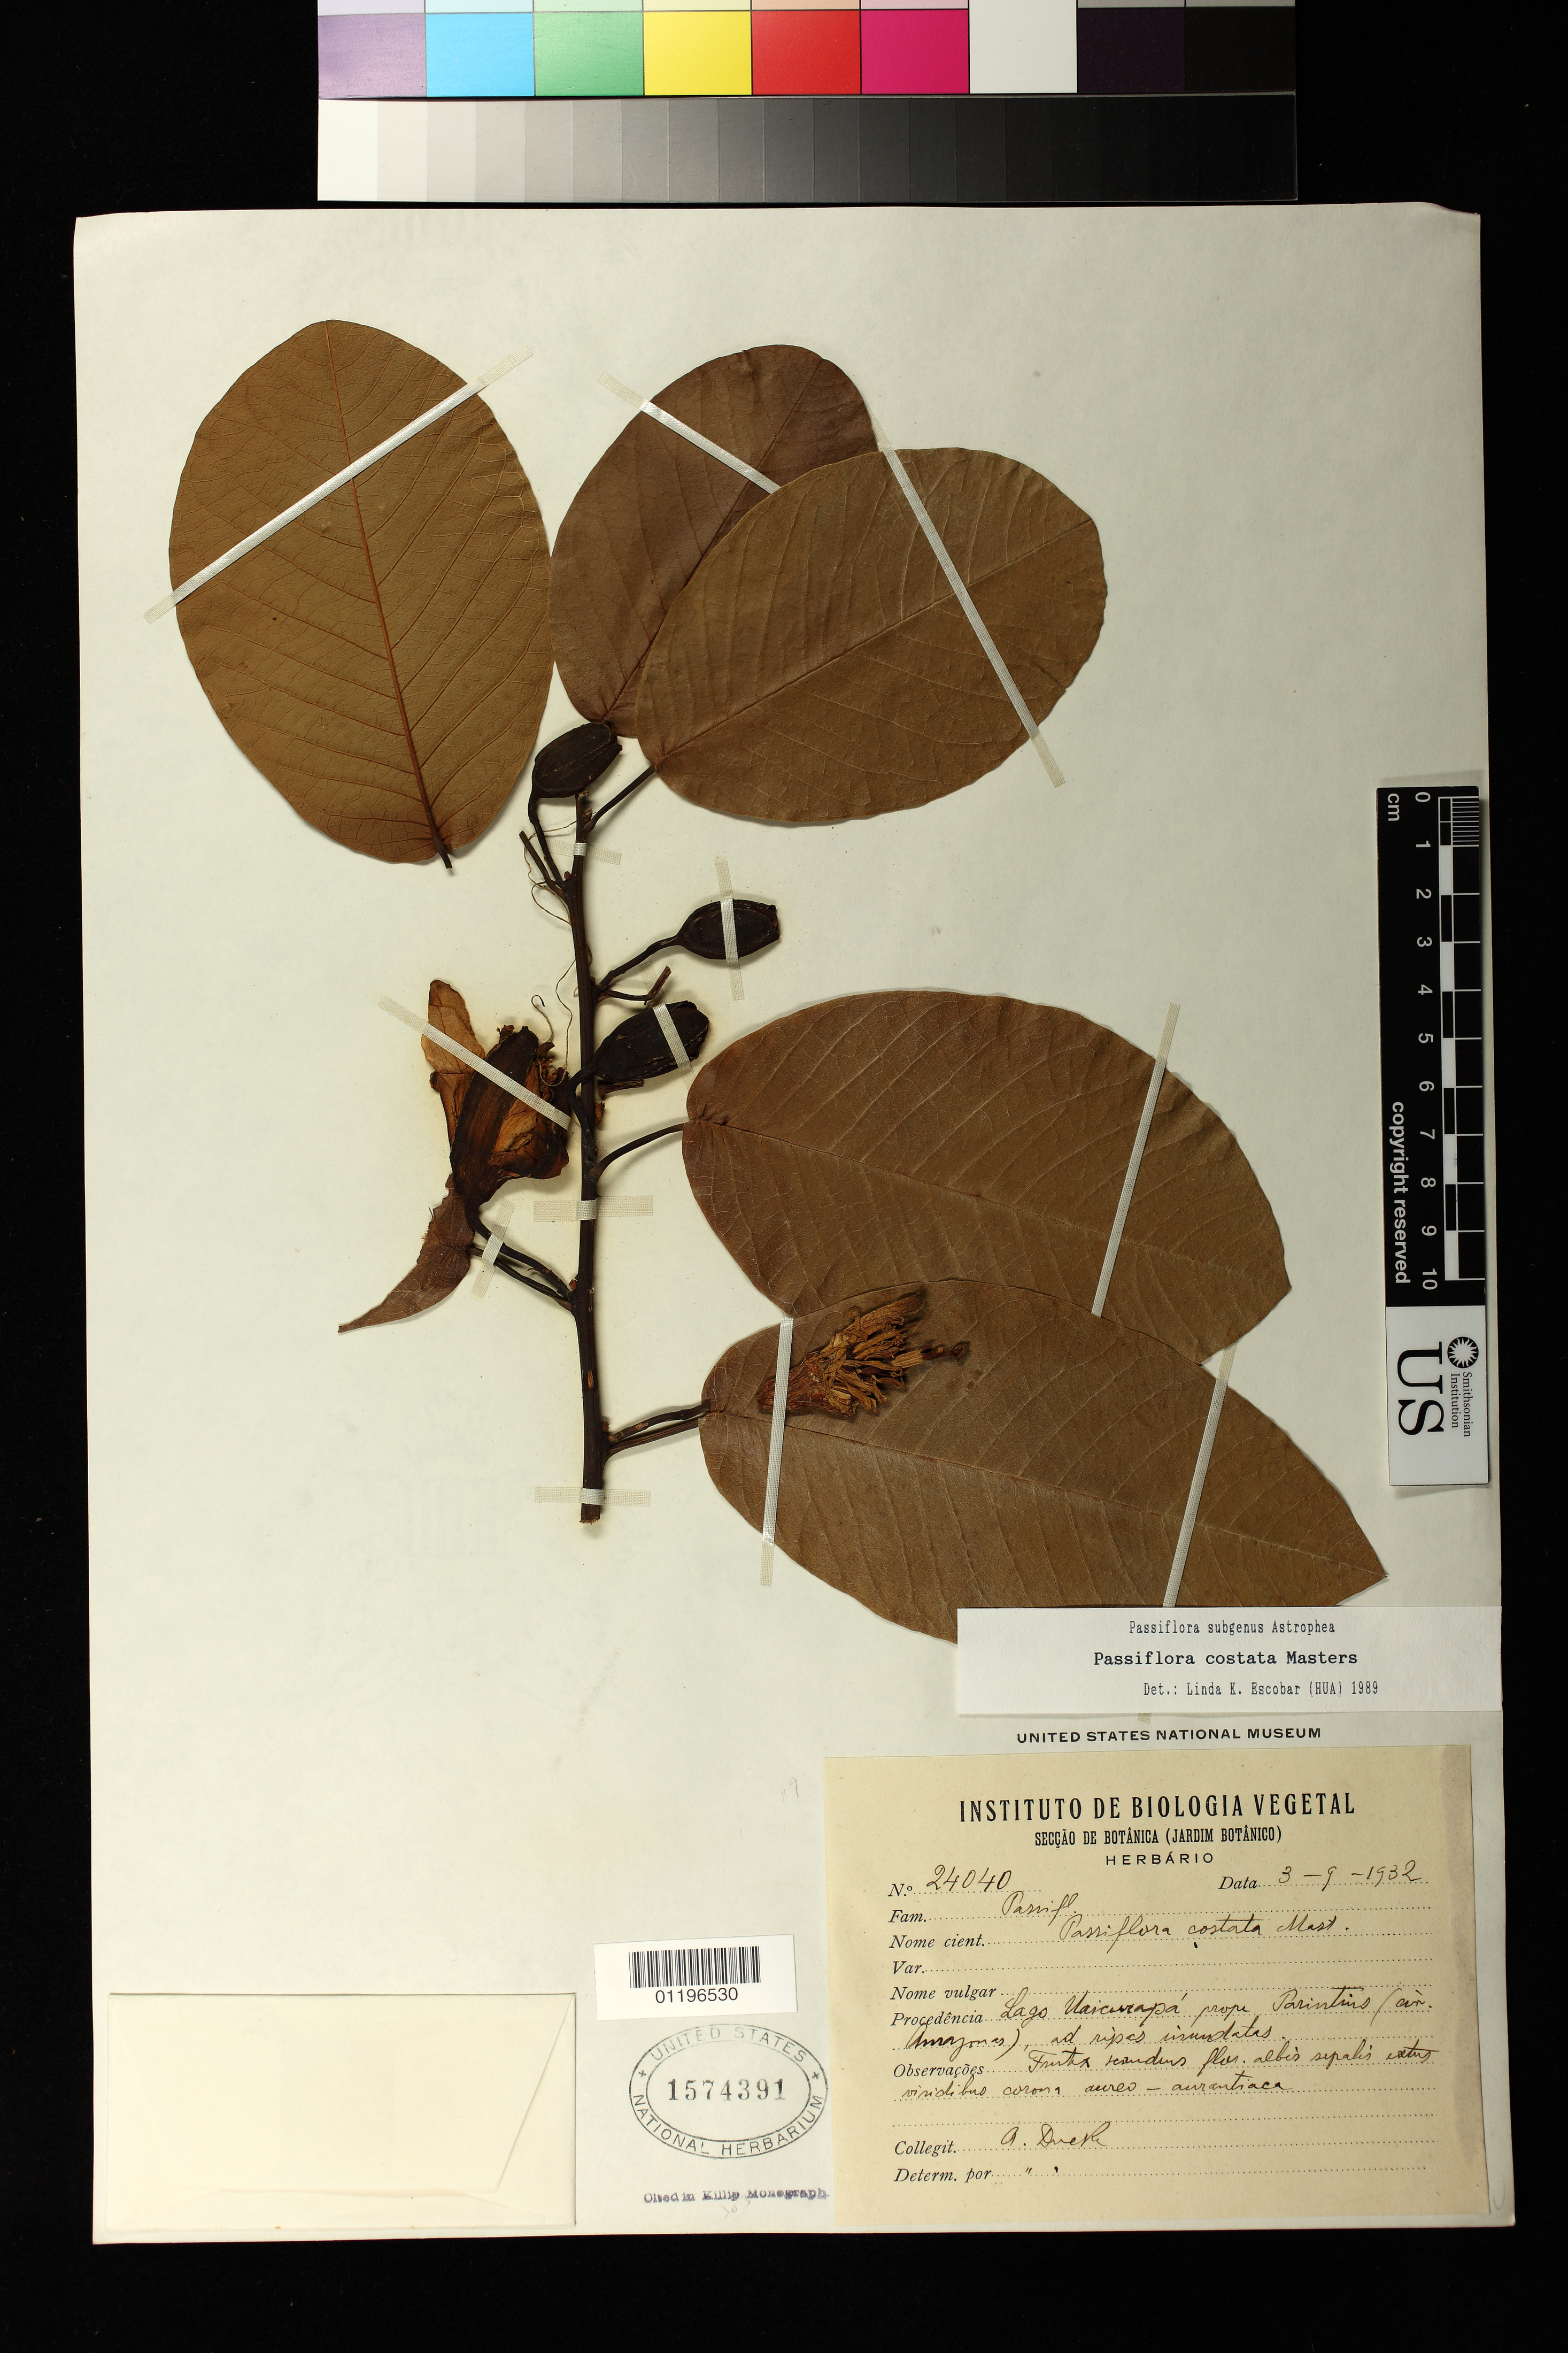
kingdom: Plantae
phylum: Tracheophyta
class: Magnoliopsida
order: Malpighiales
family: Passifloraceae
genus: Passiflora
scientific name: Passiflora costata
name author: Mast.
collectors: A. Ducke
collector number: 24040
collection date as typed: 09 Mar 1932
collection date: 1932-03-09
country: Brazil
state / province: Amazonas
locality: Lago Uaicurapá prope Parintins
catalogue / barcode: US 1574391